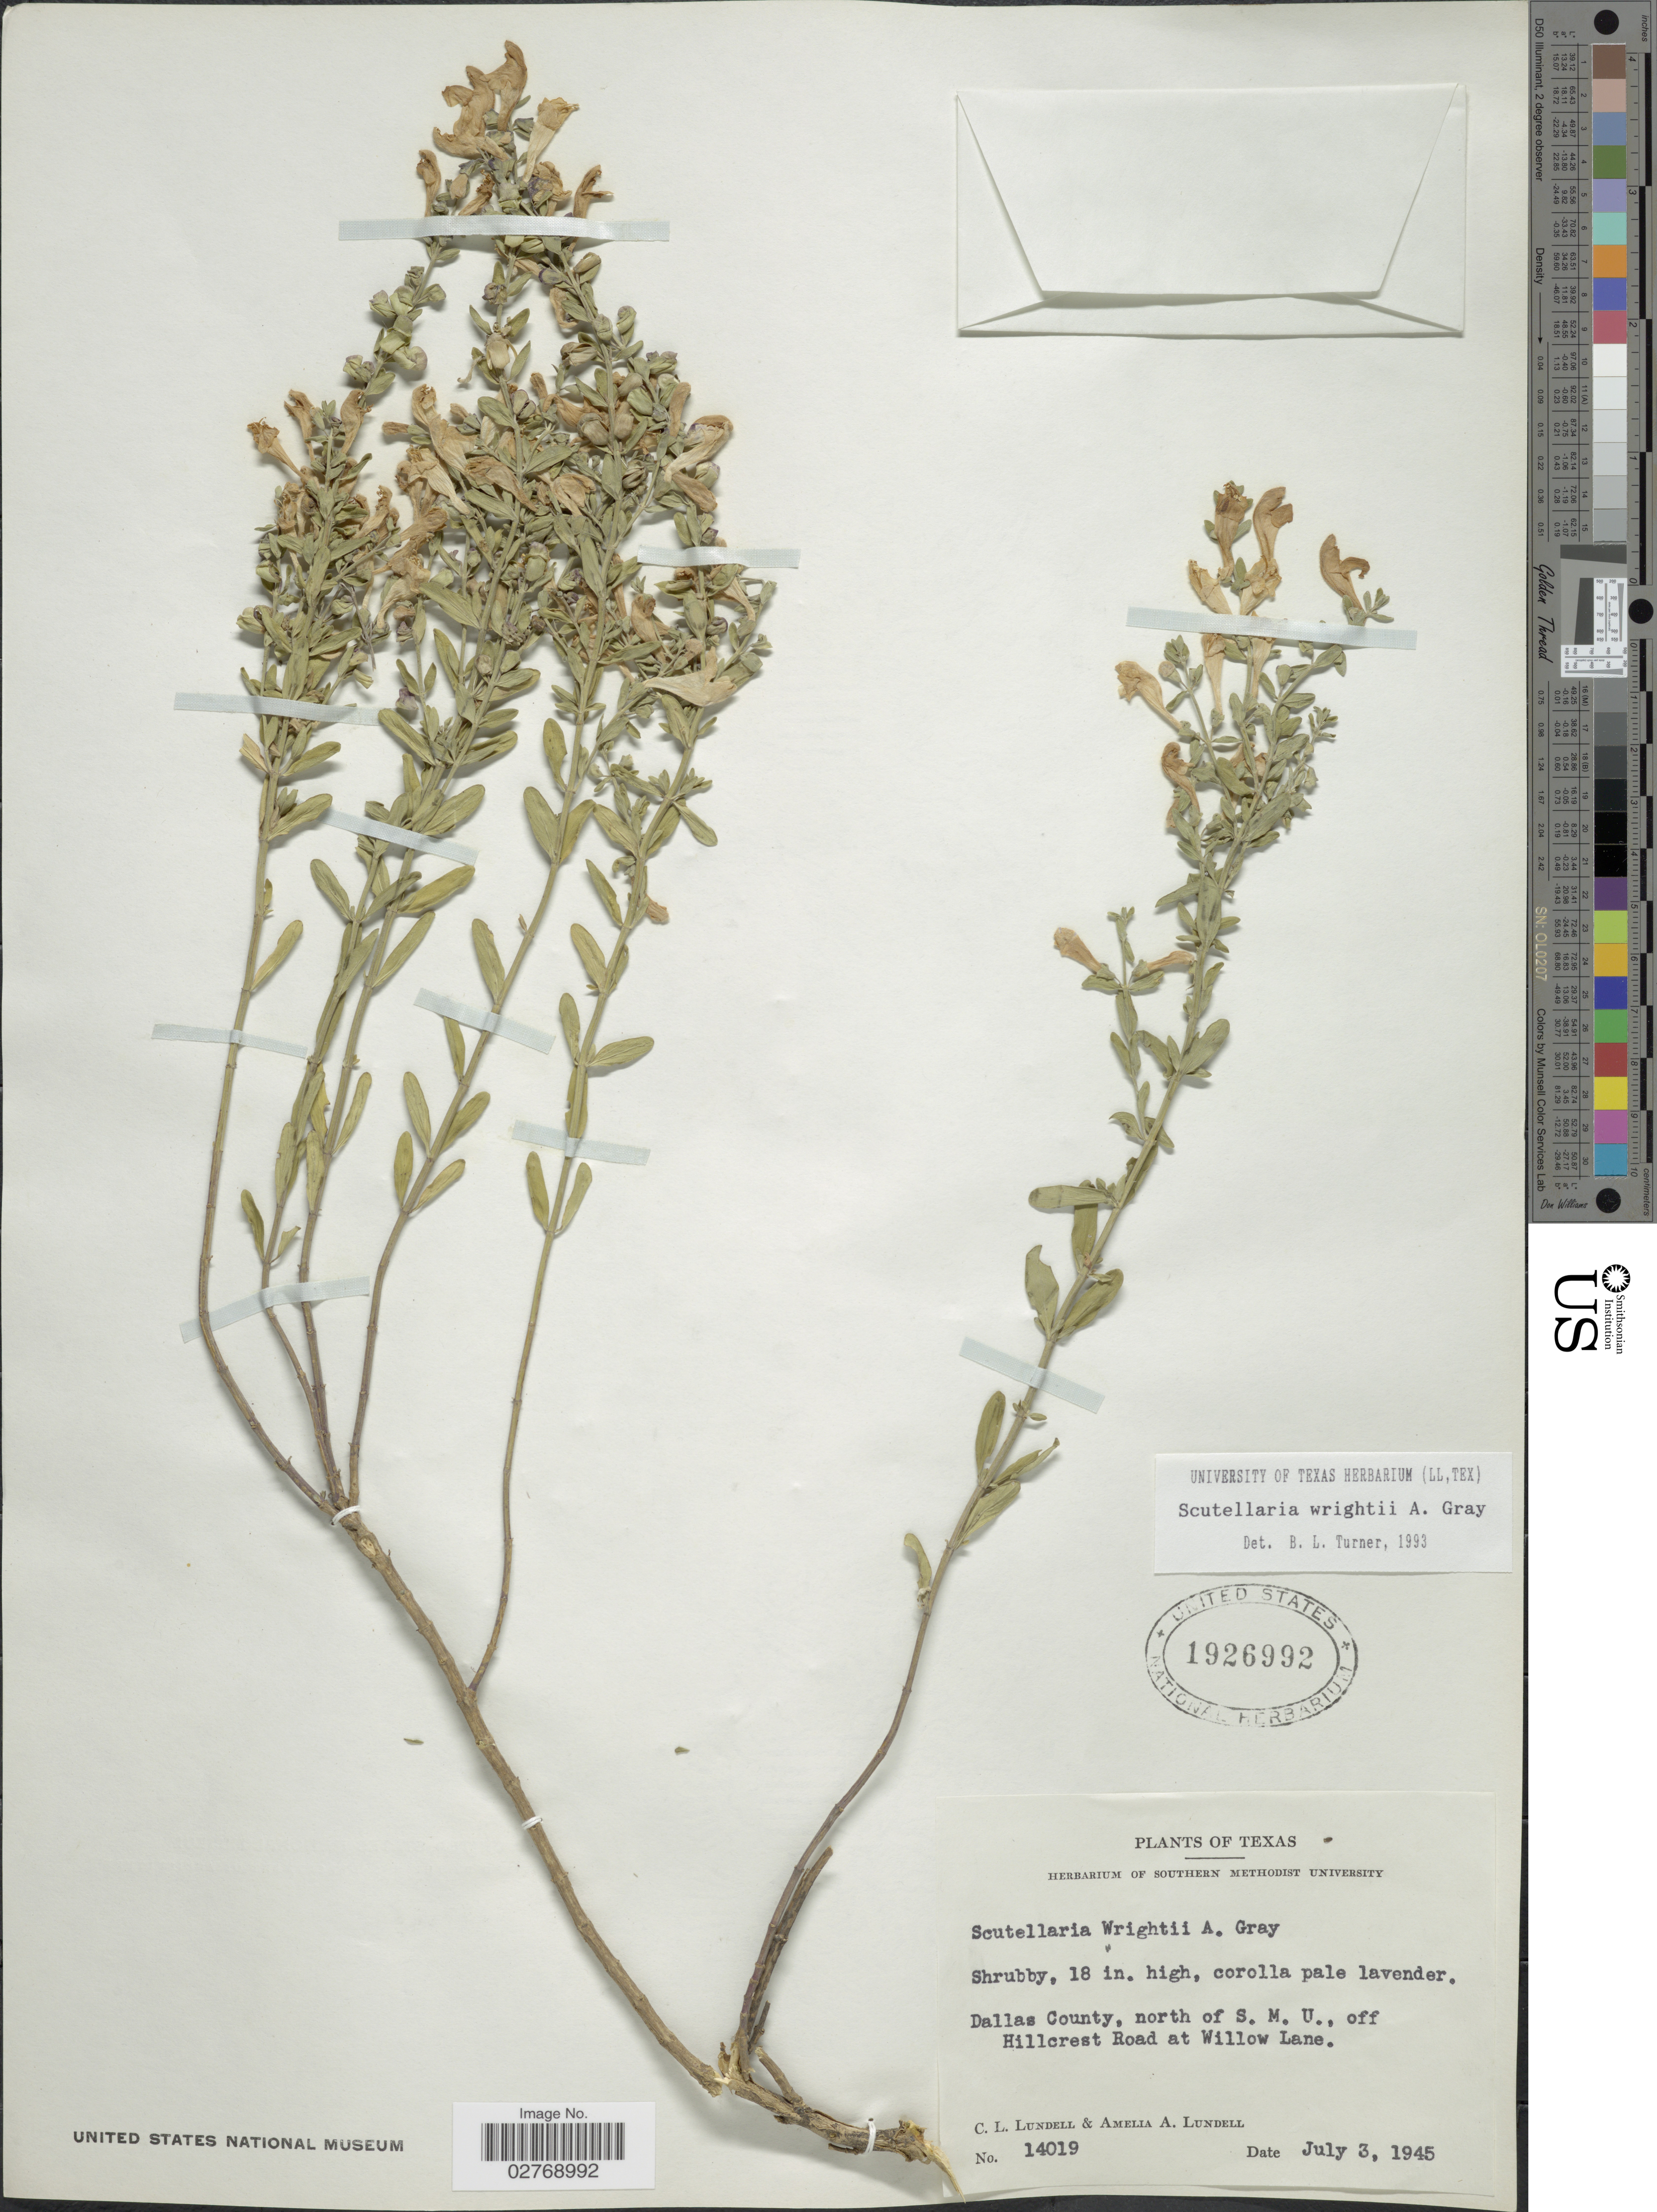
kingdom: Plantae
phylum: Tracheophyta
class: Magnoliopsida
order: Lamiales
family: Lamiaceae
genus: Scutellaria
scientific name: Scutellaria wrightii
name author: A. Gray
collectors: C. L. Lundell & A. A. Lundell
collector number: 14019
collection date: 1945-07-03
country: United States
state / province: Texas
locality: Dallas County, north of S. M. U., off Hillcrest Road at Willow Lane.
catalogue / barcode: US 1926992